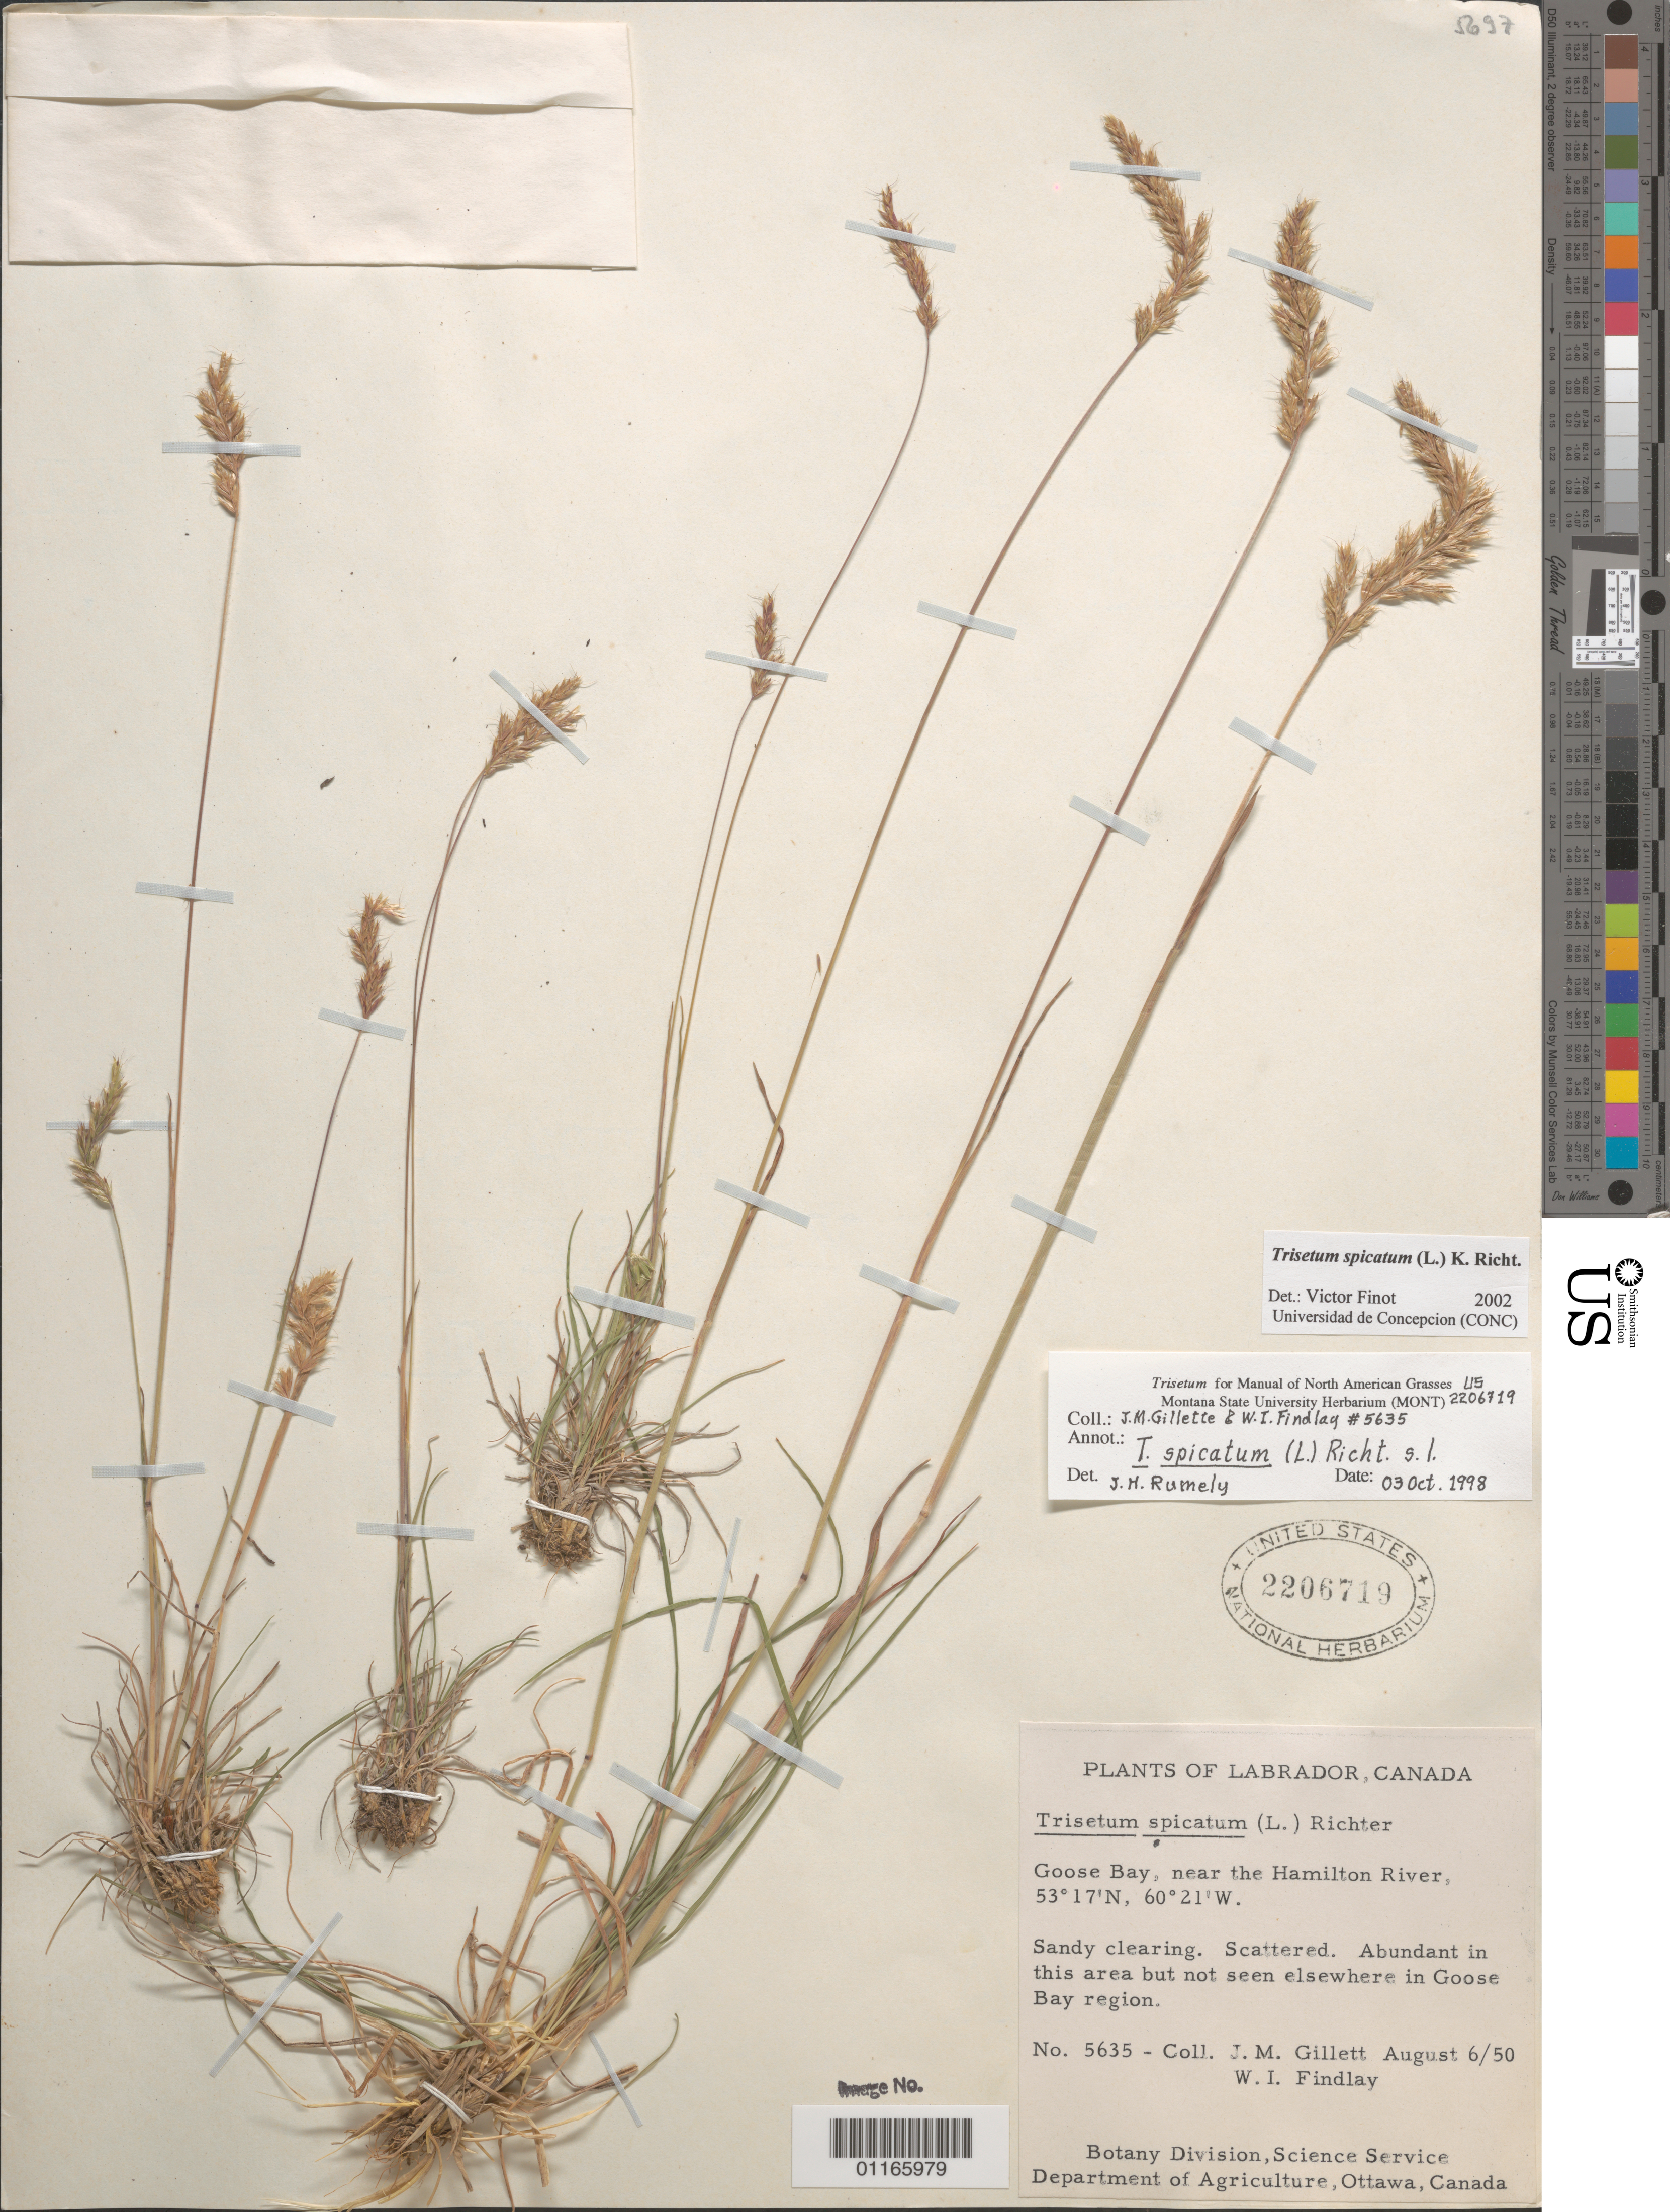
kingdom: Plantae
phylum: Tracheophyta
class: Liliopsida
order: Poales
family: Poaceae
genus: Trisetum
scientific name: Trisetum spicatum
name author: (L.) K. Richt.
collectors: J. Gillett & W. Findlay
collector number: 5635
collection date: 1950-08-06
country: Canada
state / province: Newfoundland and Labrador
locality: Goose Bay, near the Hamilton River.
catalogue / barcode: US 2206719